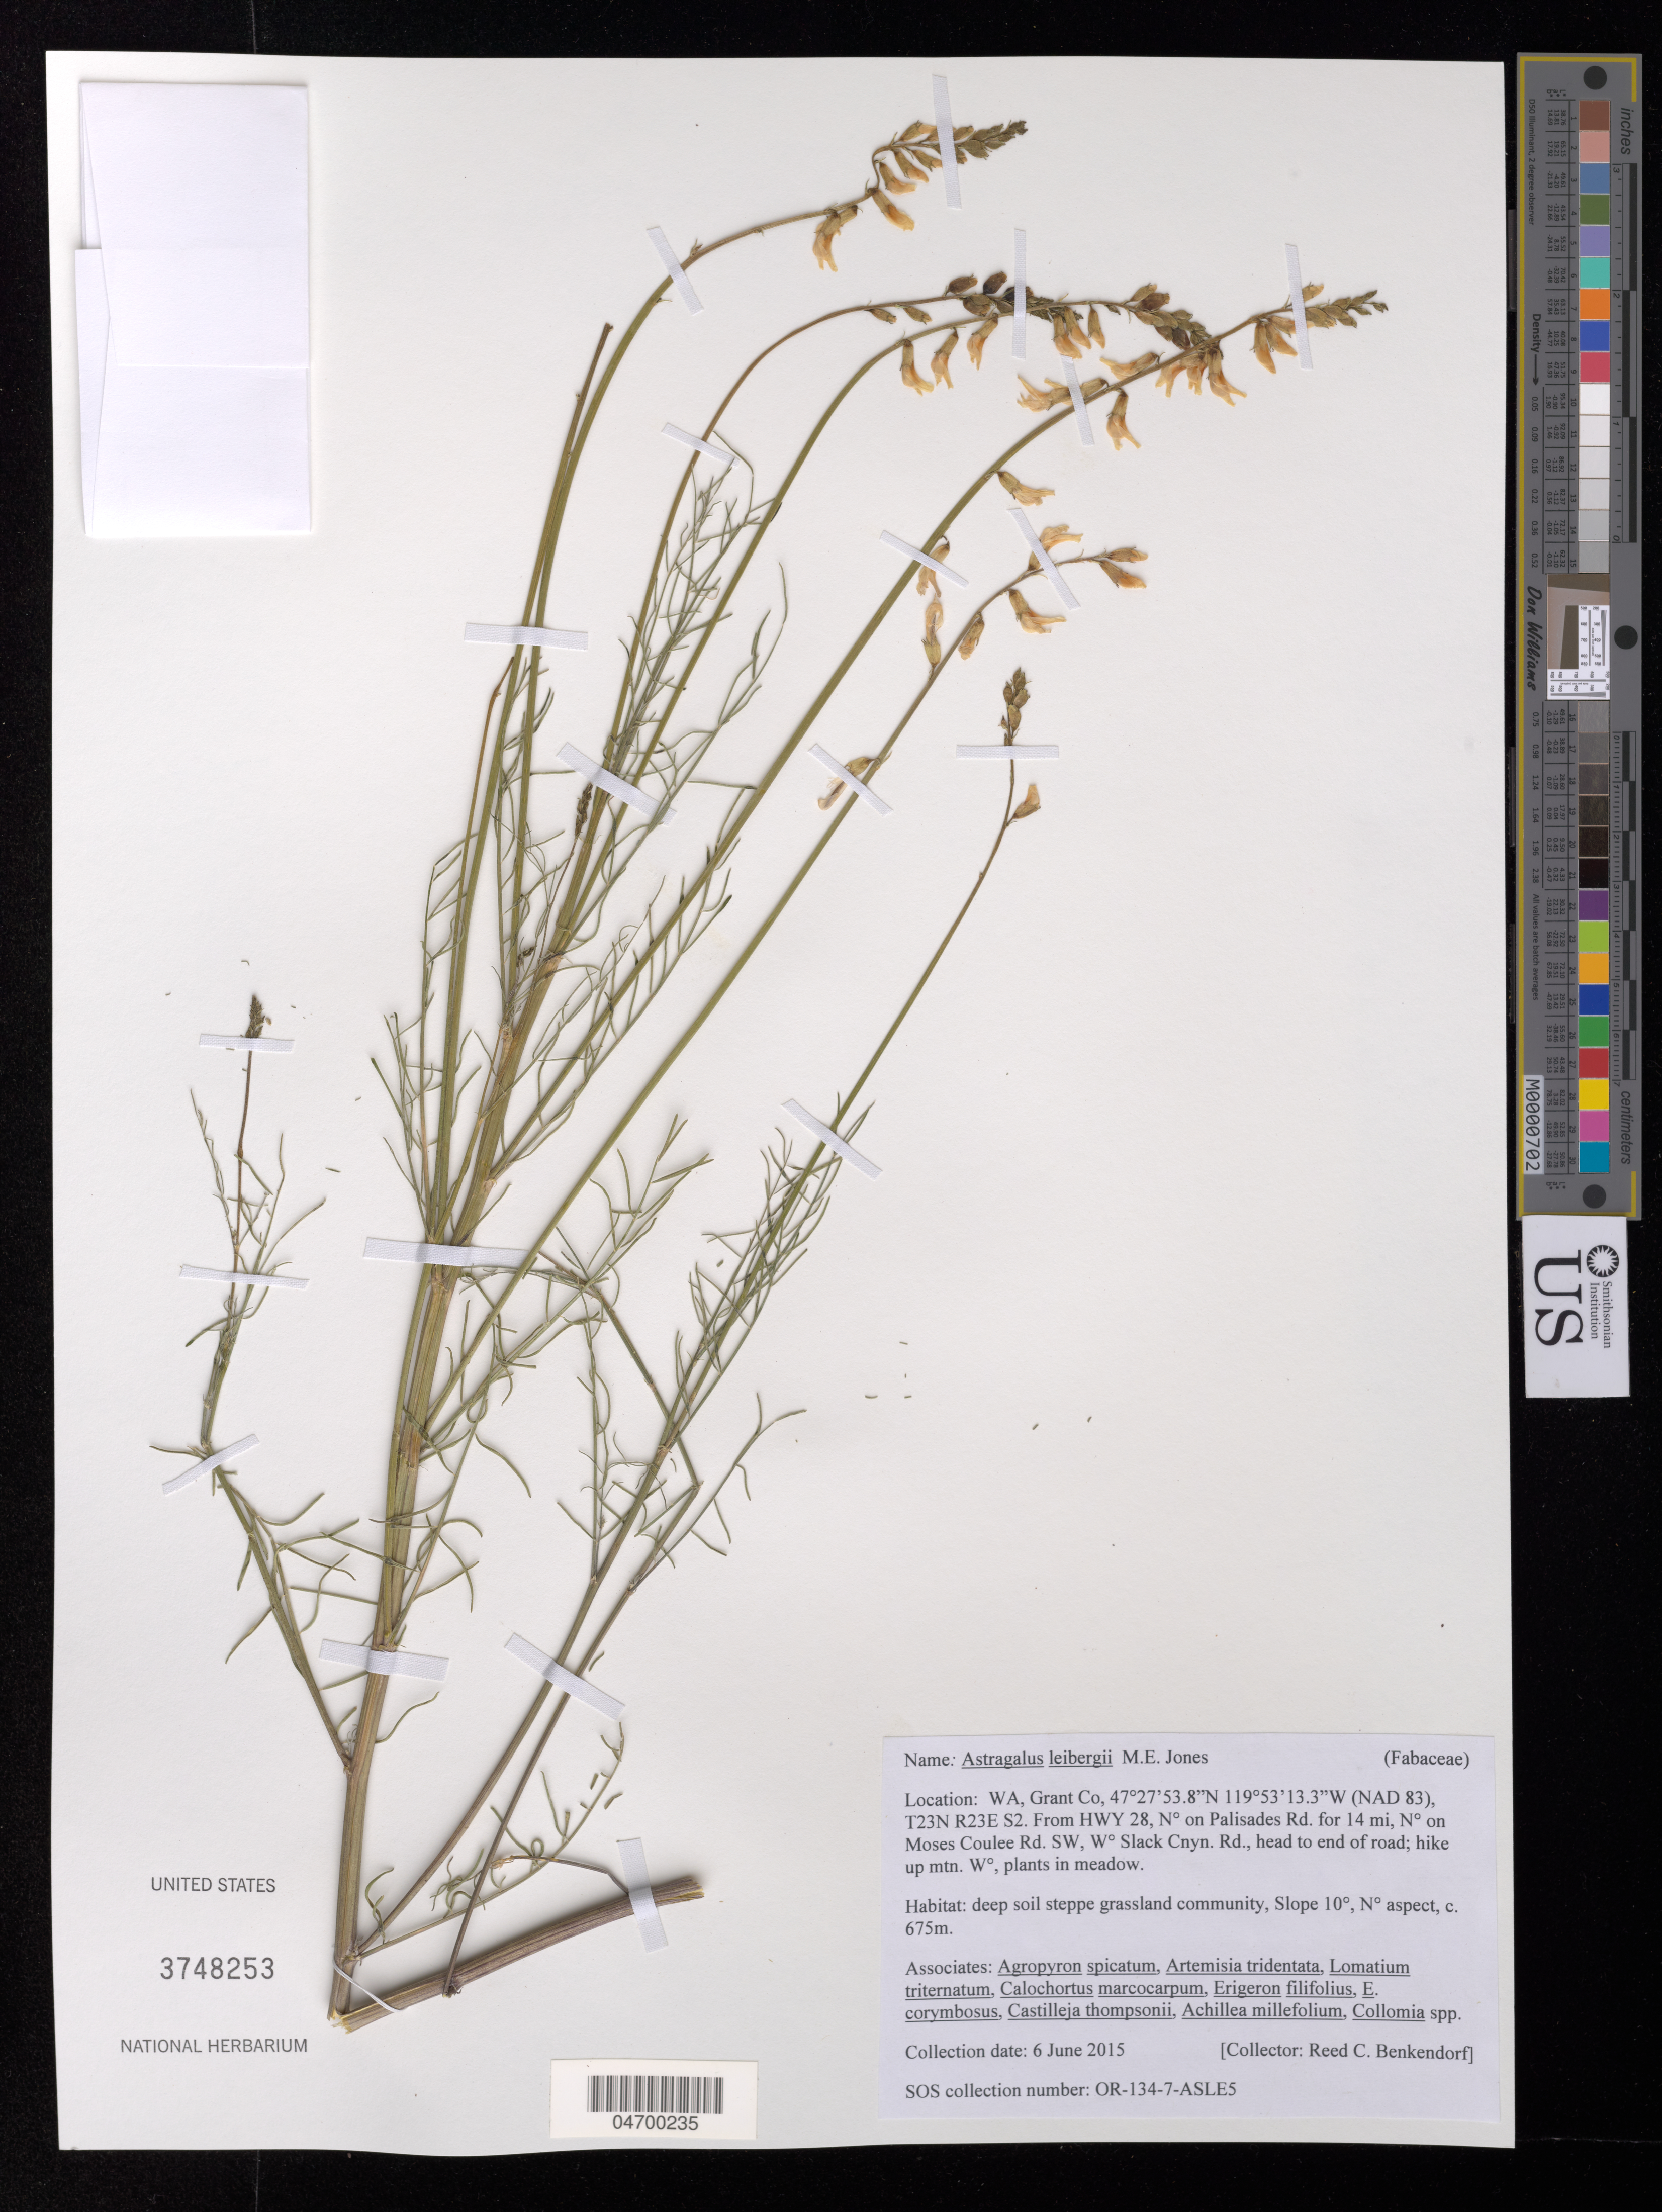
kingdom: Plantae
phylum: Tracheophyta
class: Magnoliopsida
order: Fabales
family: Fabaceae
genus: Astragalus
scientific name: Astragalus leibergi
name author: M.E. Jones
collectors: R. Benkendorf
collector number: OR-134-7-ASLE5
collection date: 2015-06-06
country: United States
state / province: Washington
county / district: Grant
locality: WA, Grant Co, (NAD 83), T32N R23E S2. From HWY 28, Nº on Palasides Rd. for 14 mi, Nº on Moses Coulee Rd. SW, Wº Slack Cnyn. Rd., head to end of road; hike up mtn.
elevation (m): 675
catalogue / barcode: US 3748253